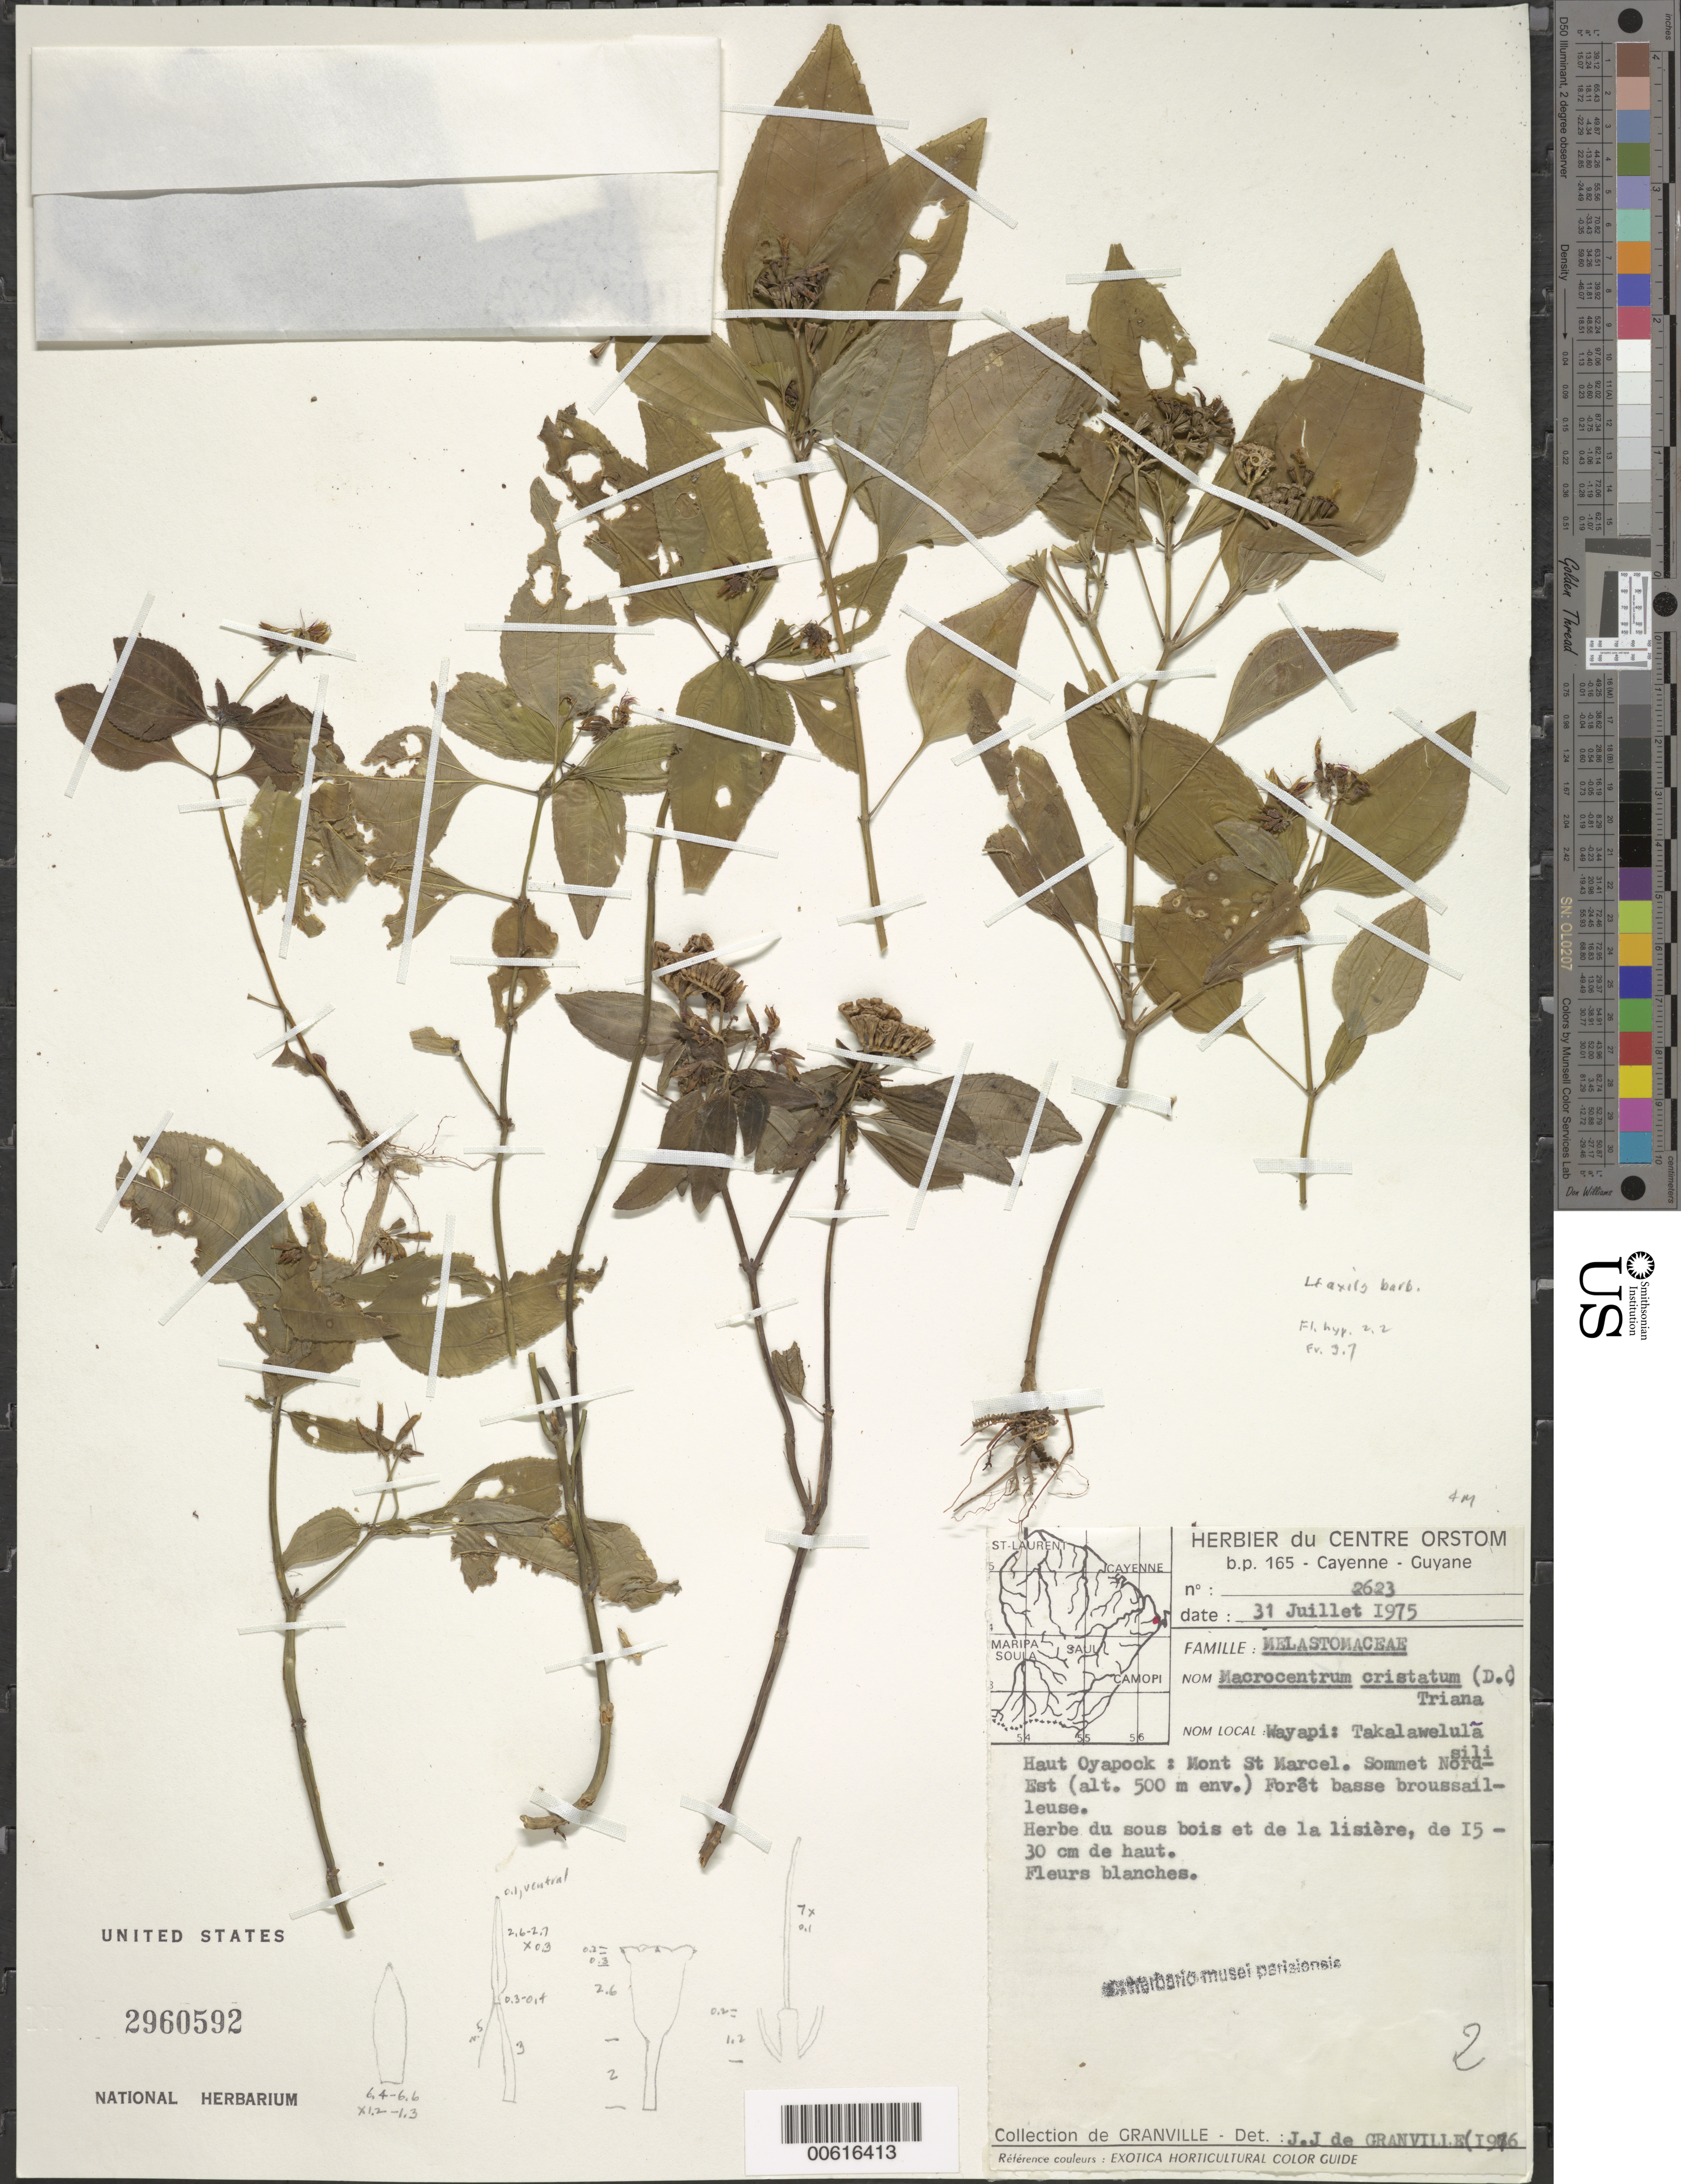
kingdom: Plantae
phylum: Tracheophyta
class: Magnoliopsida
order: Myrtales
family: Melastomataceae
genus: Macrocentrum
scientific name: Macrocentrum cristatum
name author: (DC.) Triana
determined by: Granville, J. J. de, (CAY), Institut de Recherche pour le Developpement (IRD) (FRENCH GUIANA)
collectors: J.-J. de Granville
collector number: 2623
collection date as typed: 31-Jul-75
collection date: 1975-07-31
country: French Guiana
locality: Haut Oyapock, Mt. St. Marcel, sommet Nord-Est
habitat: Sous bois et lisiere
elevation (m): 500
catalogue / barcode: US 2960592